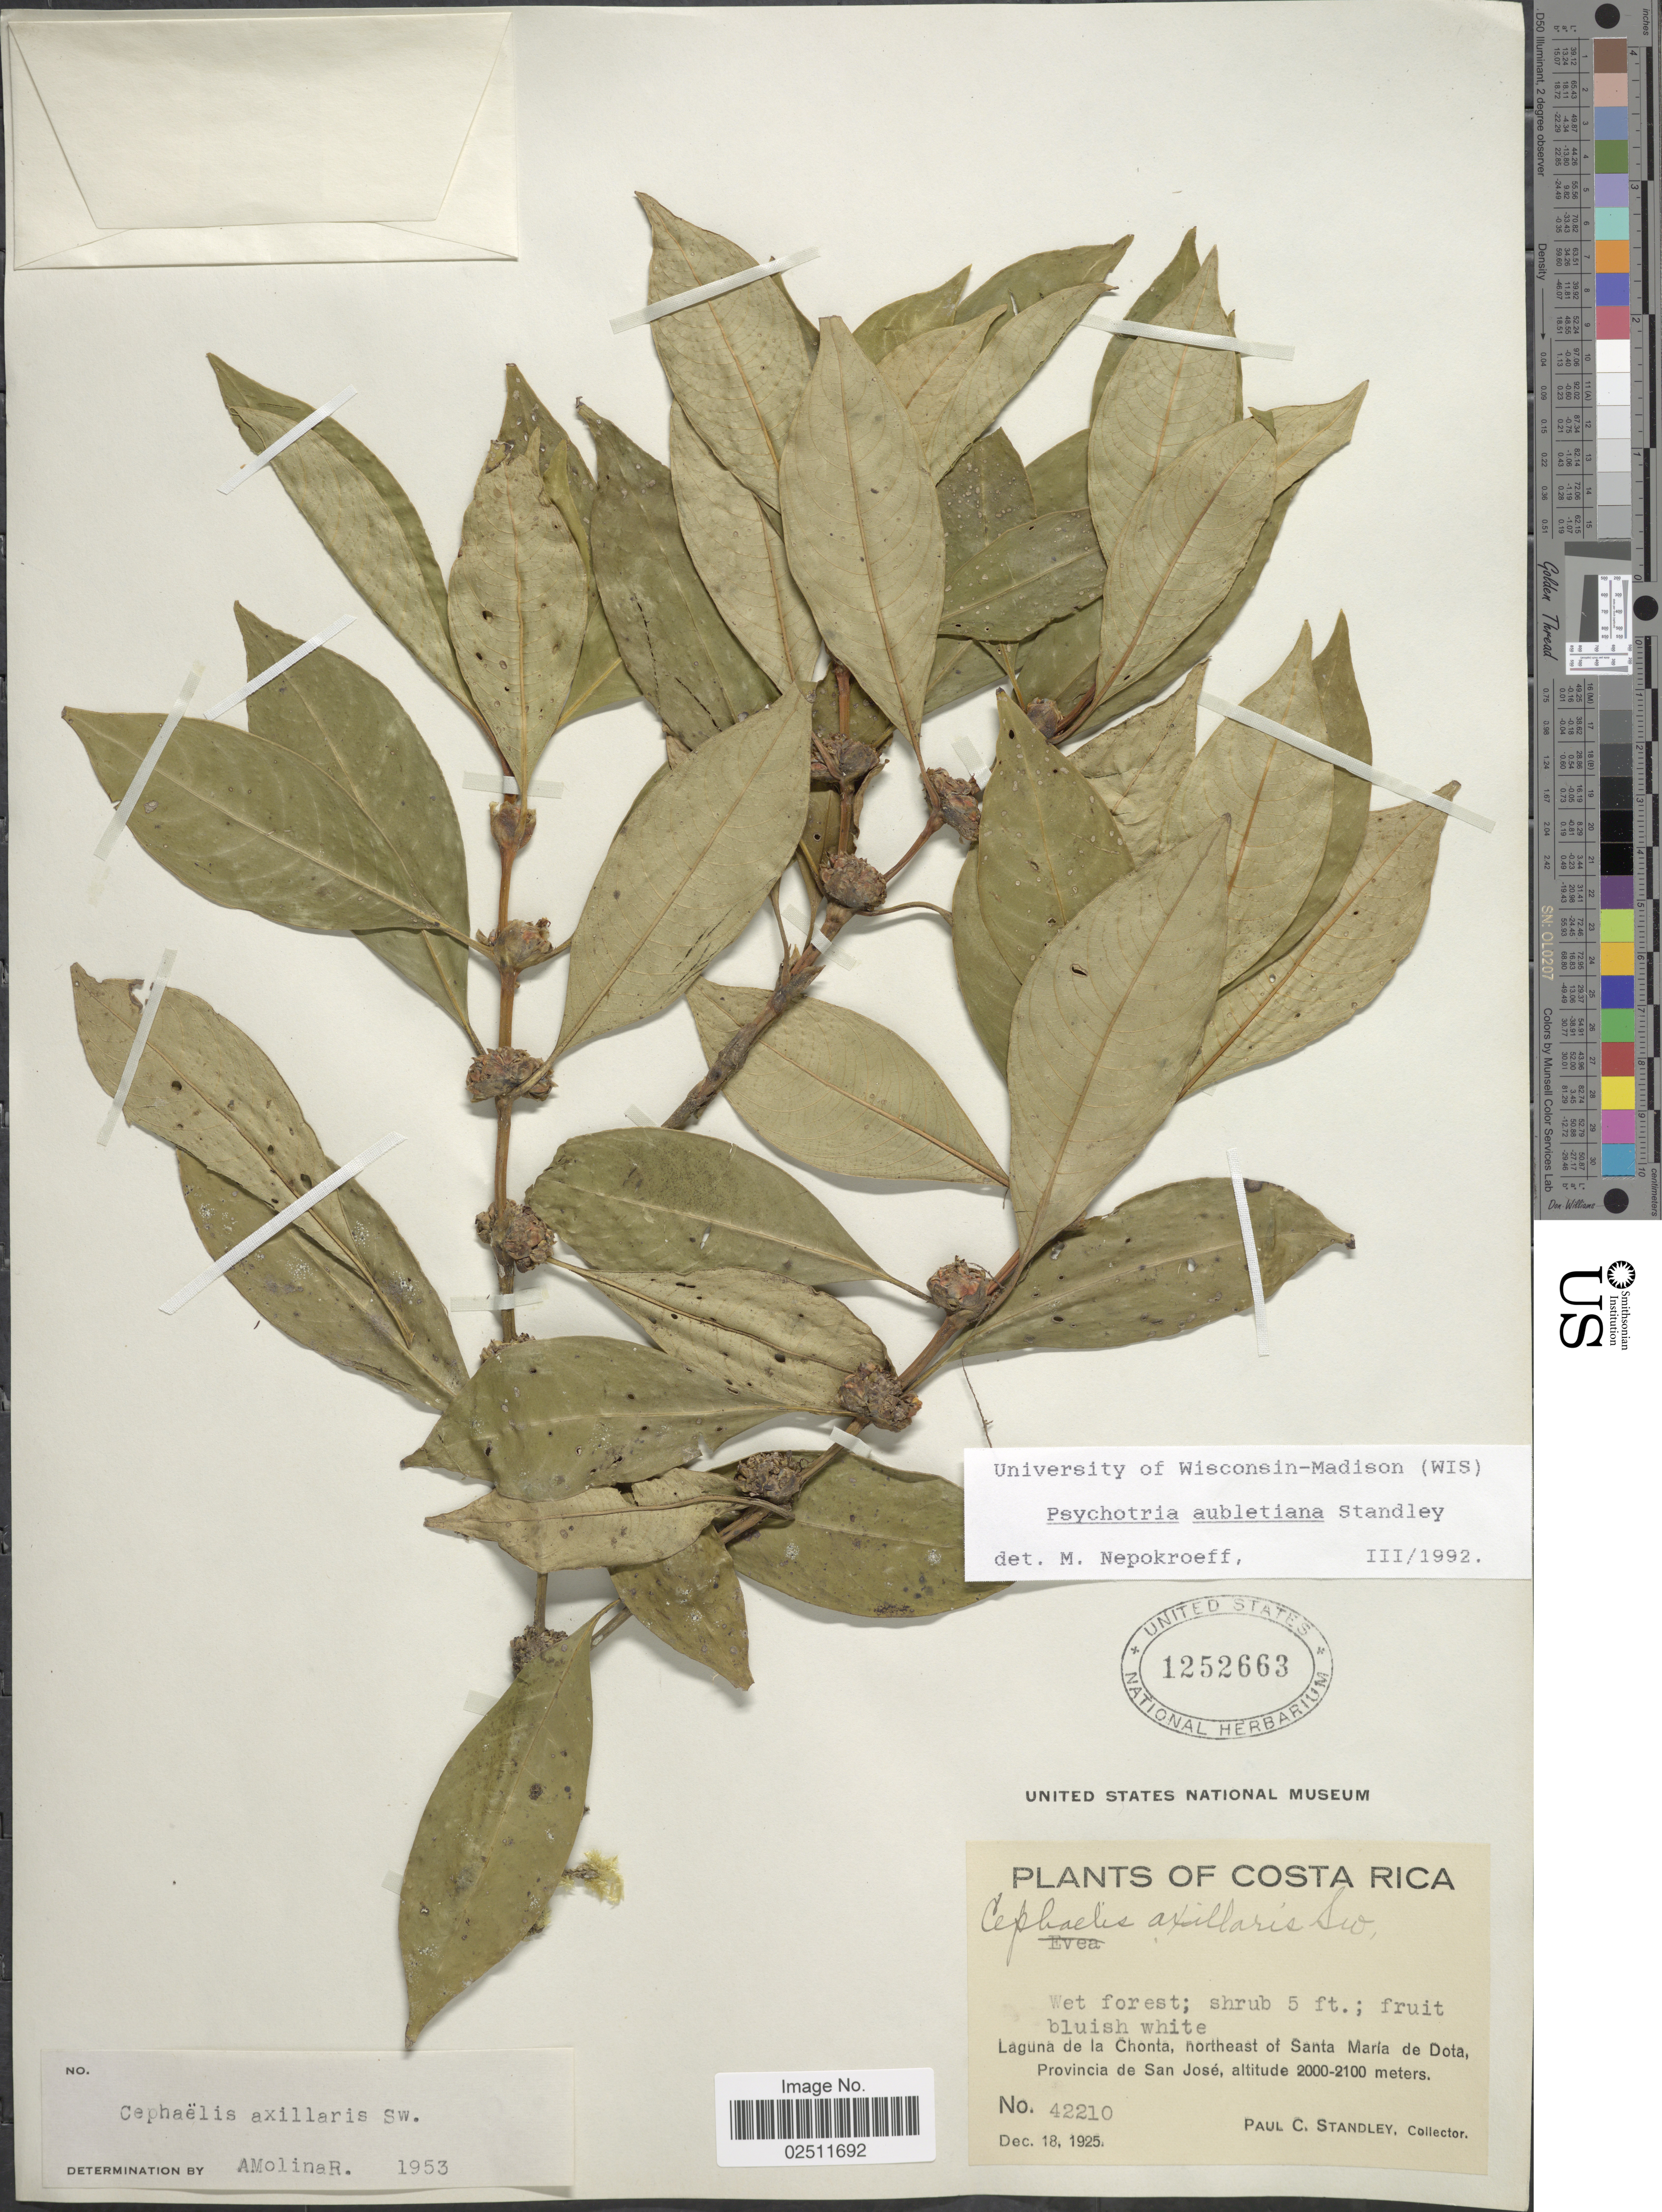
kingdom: Plantae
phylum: Tracheophyta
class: Magnoliopsida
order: Gentianales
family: Rubiaceae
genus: Psychotria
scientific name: Psychotria aubletiana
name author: Steyerm.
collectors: P. C. Standley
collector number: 42210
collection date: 1925-12-18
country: Costa Rica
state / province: San José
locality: Laguna de la Chonta, northeast of Santa Maria de Dota.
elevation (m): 200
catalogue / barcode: US 1252663